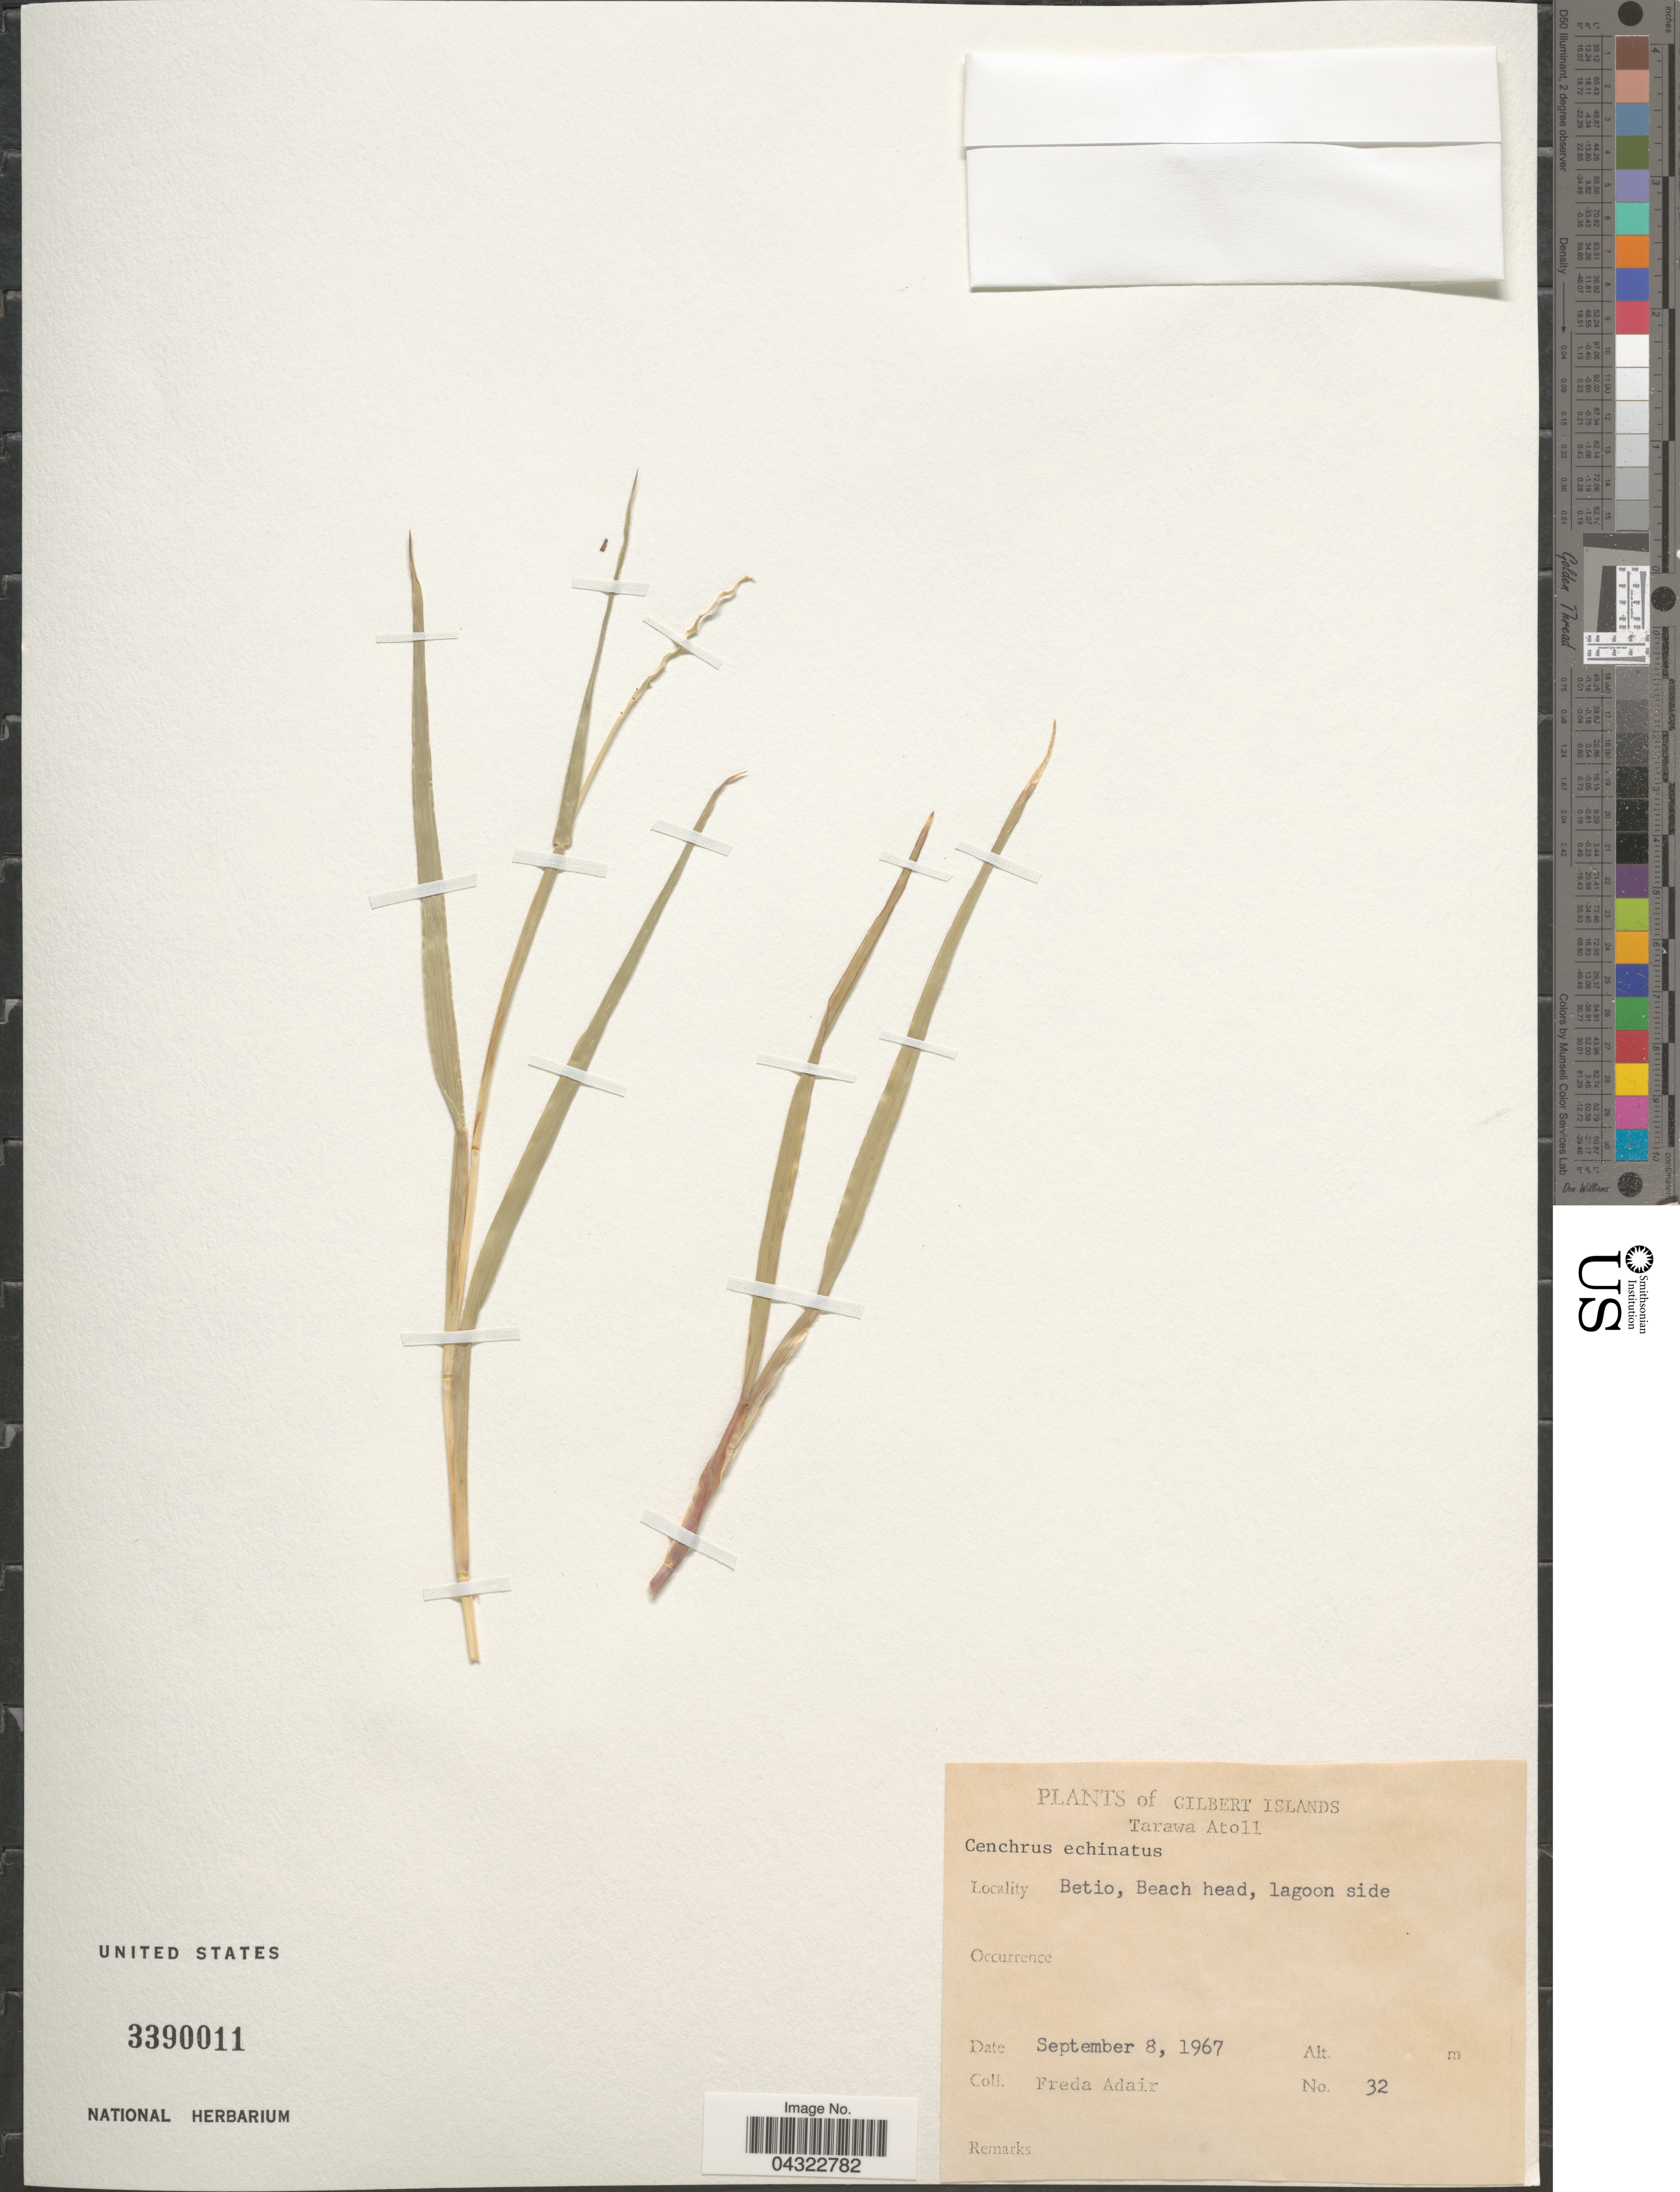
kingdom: Plantae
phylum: Tracheophyta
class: Liliopsida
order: Poales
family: Poaceae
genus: Cenchrus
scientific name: Cenchrus echinatus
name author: L.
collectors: F. Adair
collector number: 32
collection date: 1967-09-08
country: Kiribati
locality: Gilbert Islands. Tarawa Atoll. Betio, Beach head, lagoon side.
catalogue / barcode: US 3390011